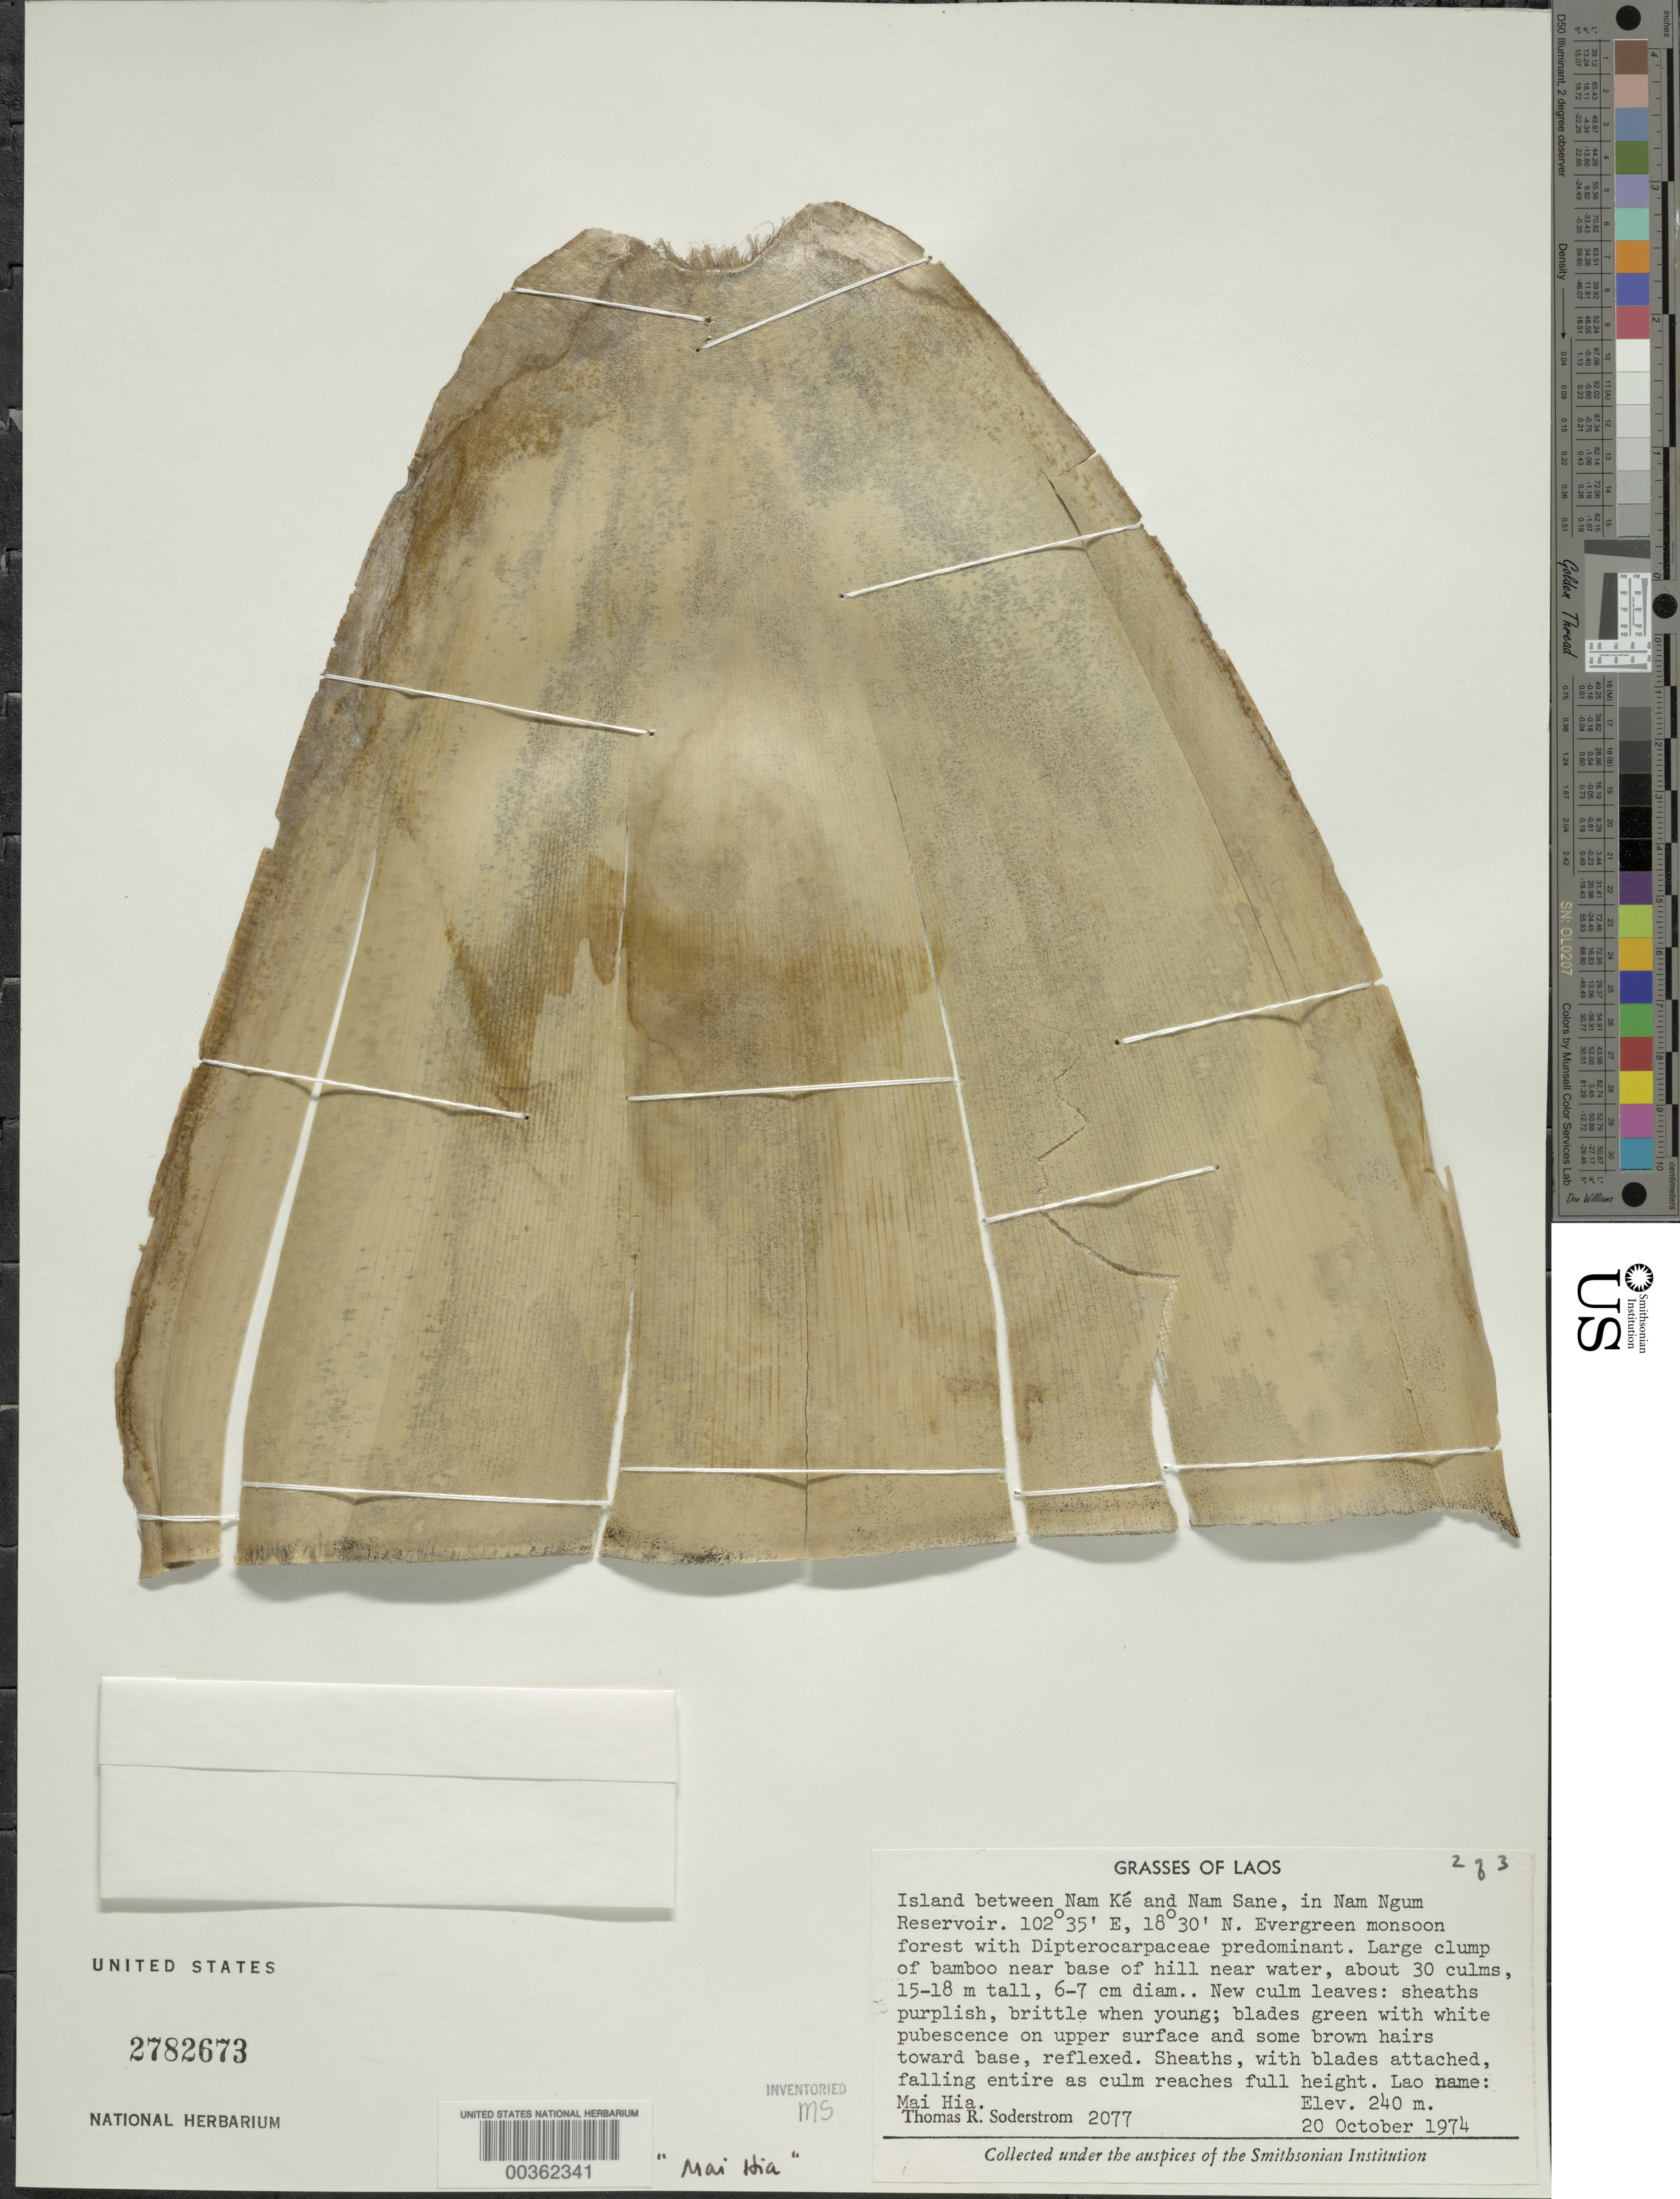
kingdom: Plantae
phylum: Tracheophyta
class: Liliopsida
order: Poales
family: Poaceae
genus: Cephalostachyum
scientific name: Cephalostachyum virgatum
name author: (Munro) Kurz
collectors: T. R. Soderstrom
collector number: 2077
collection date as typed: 20 Oct 1974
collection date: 1974-10-20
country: Laos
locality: Nam Ke, Nam Sane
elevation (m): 240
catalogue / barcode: US 2782673